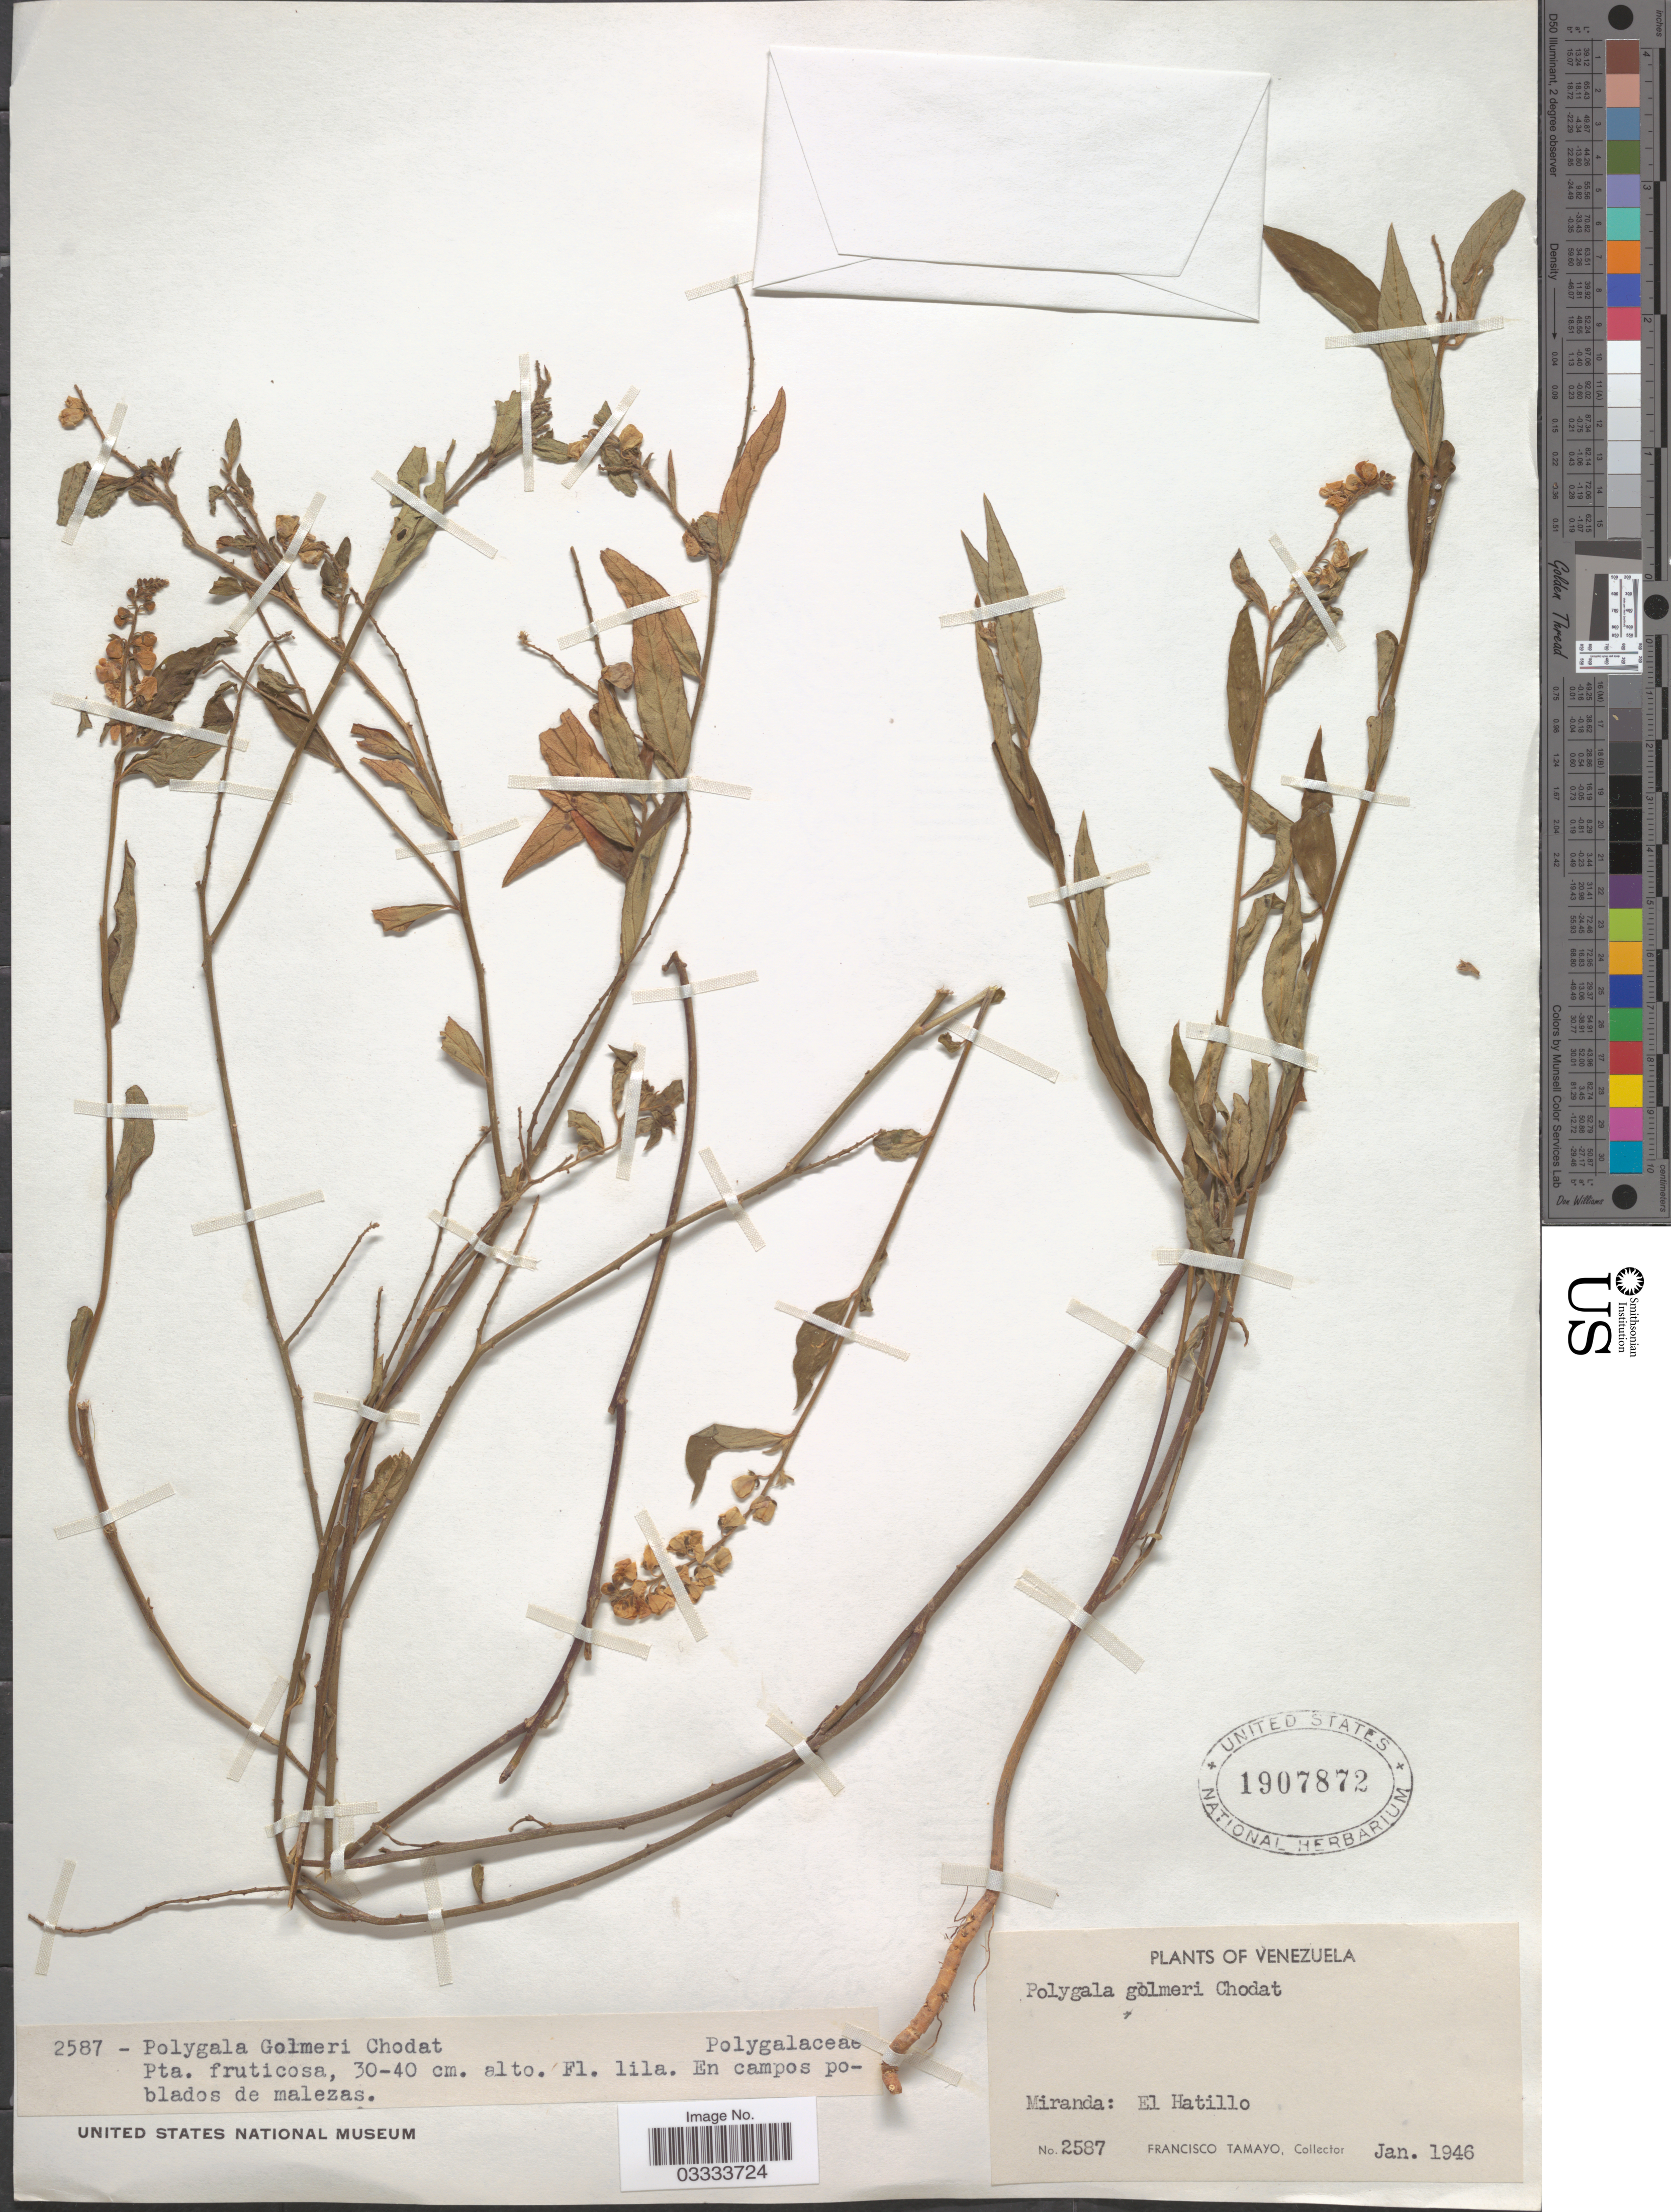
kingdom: Plantae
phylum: Tracheophyta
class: Magnoliopsida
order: Fabales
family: Polygalaceae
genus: Asemeia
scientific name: Asemeia galmeri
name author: (Chodat) J.F.B. Pastore & J.R. Abbott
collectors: F. Tamayo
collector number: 2587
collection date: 1946-01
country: Venezuela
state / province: Miranda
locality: El Hatillo.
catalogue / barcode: US 1907872